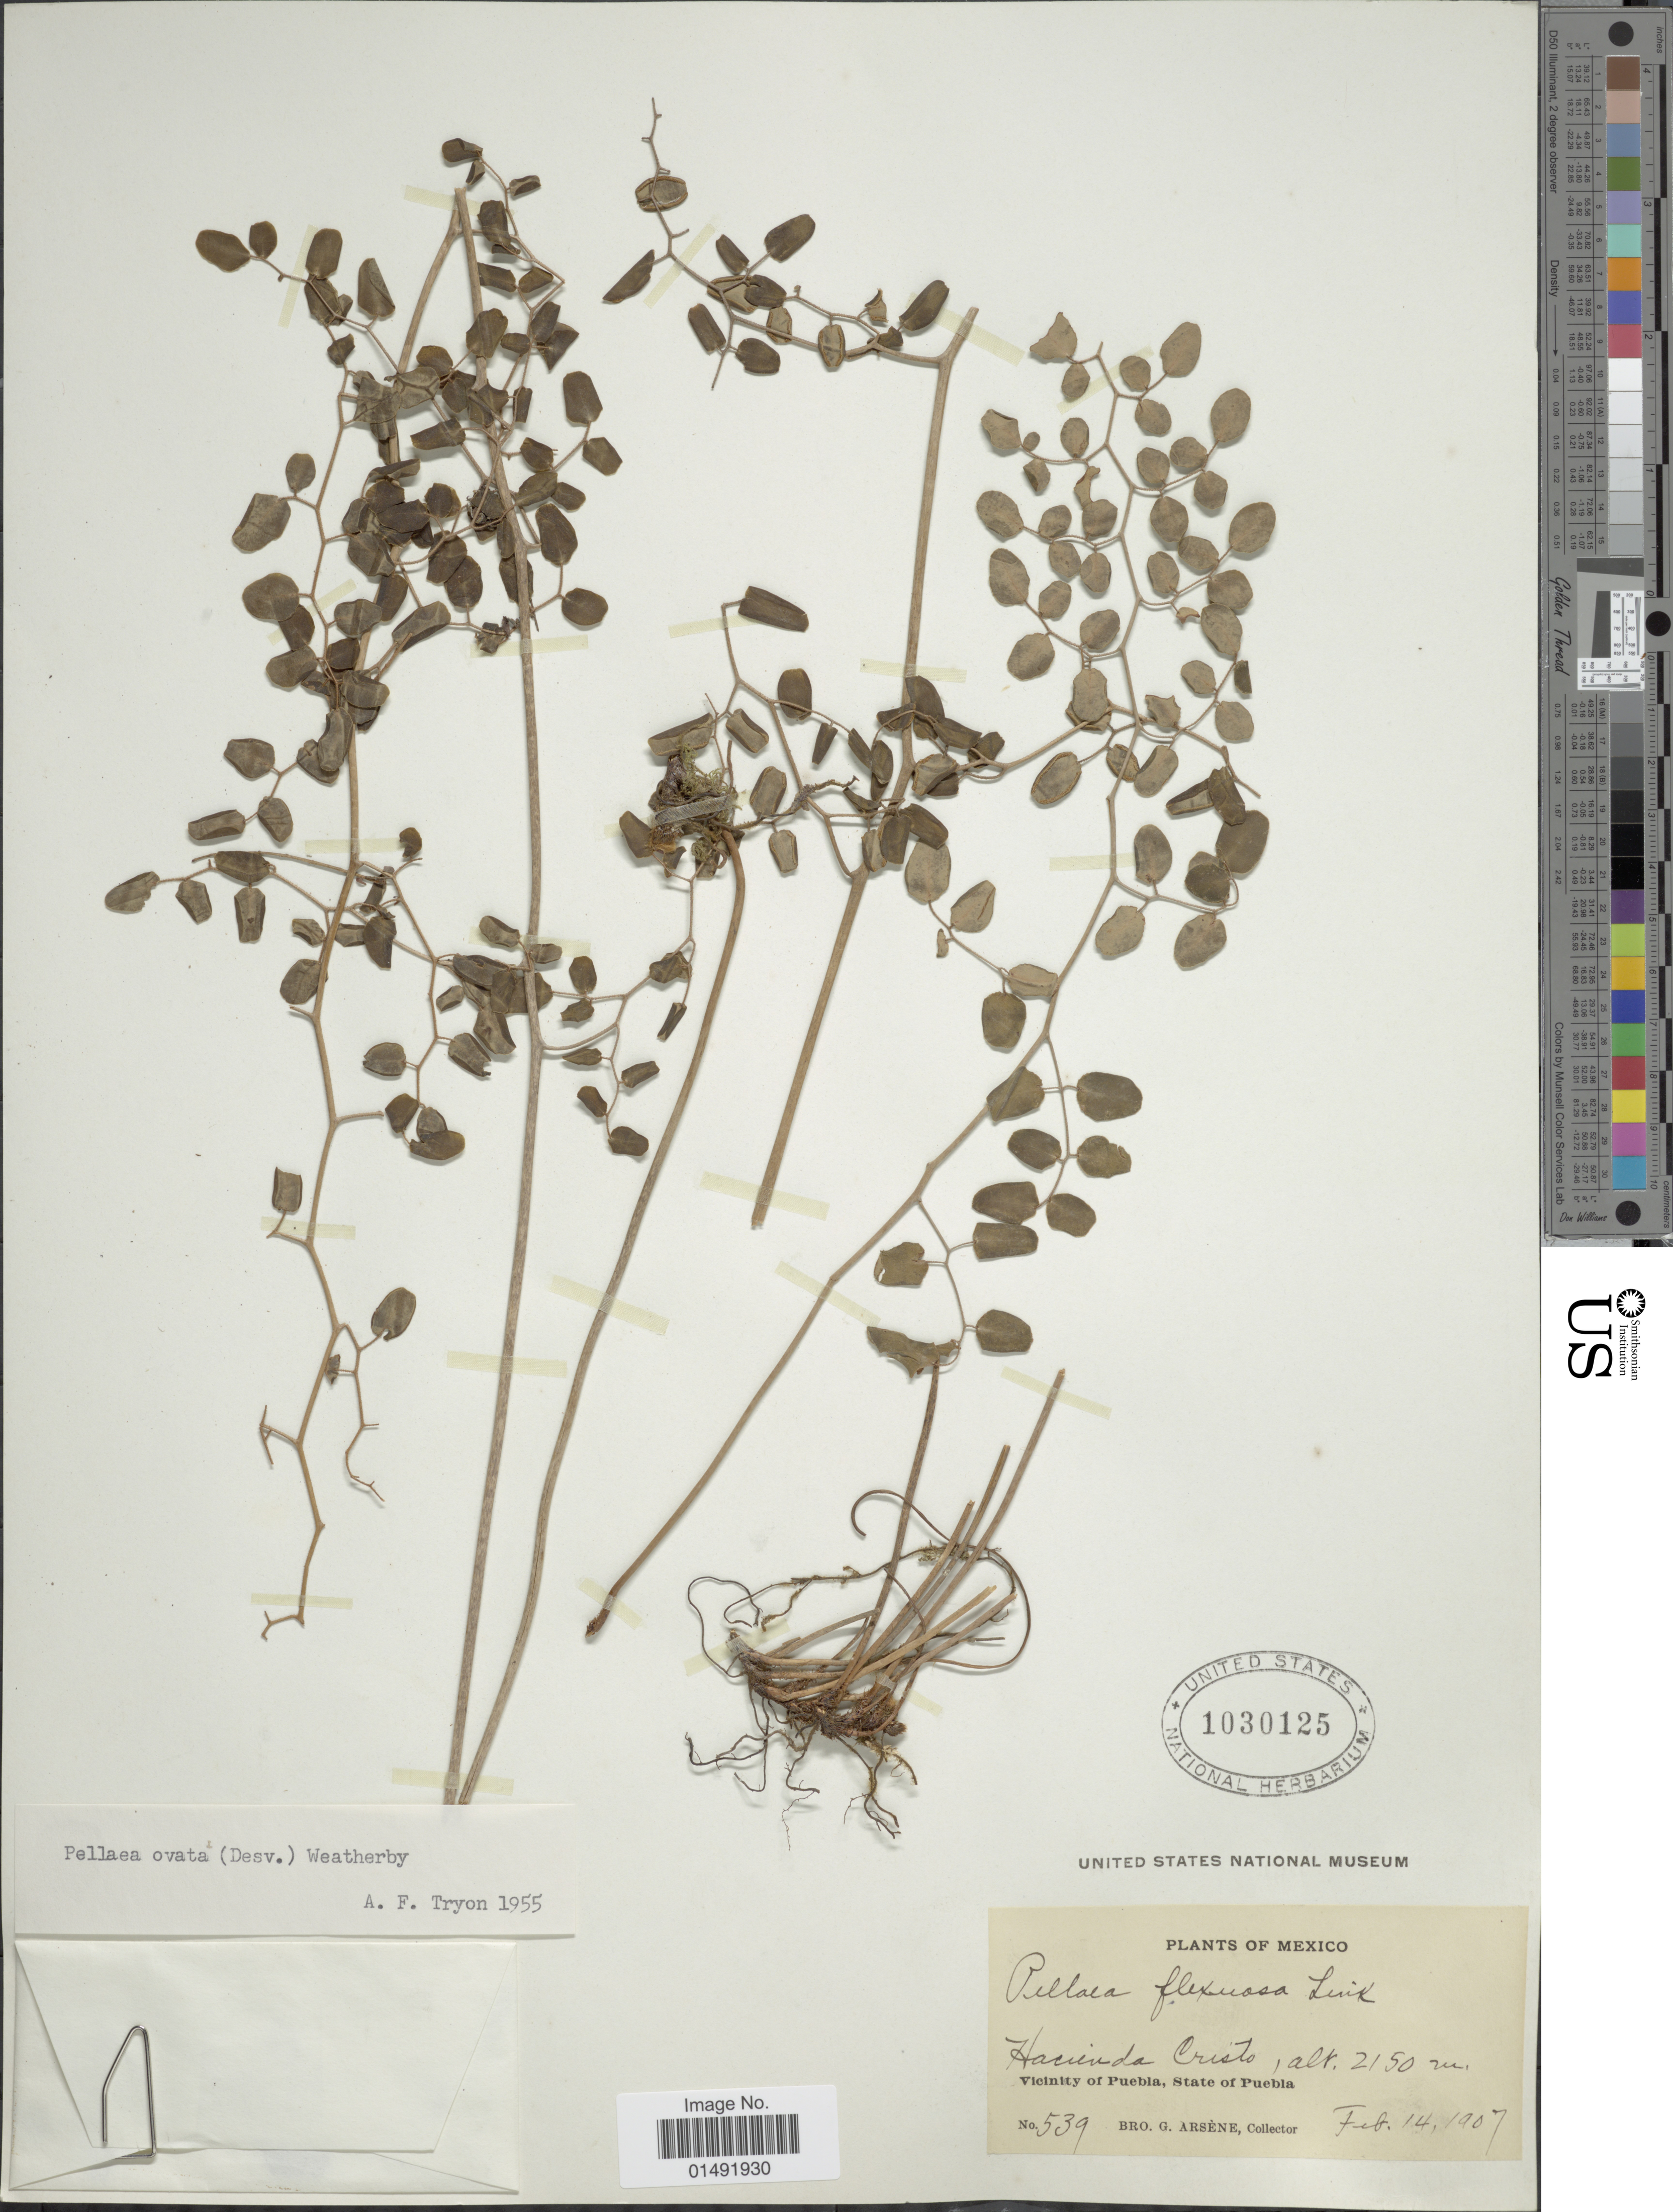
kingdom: Plantae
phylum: Tracheophyta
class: Polypodiopsida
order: Polypodiales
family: Pteridaceae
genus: Pellaea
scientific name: Pellaea ovata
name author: (Desv.) Weath.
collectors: Bro. G. Arsène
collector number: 539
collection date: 1907-02-14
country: Mexico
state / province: Puebla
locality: Hacienda Cristo, Vicinity of Puebla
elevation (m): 2150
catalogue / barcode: US 1030125